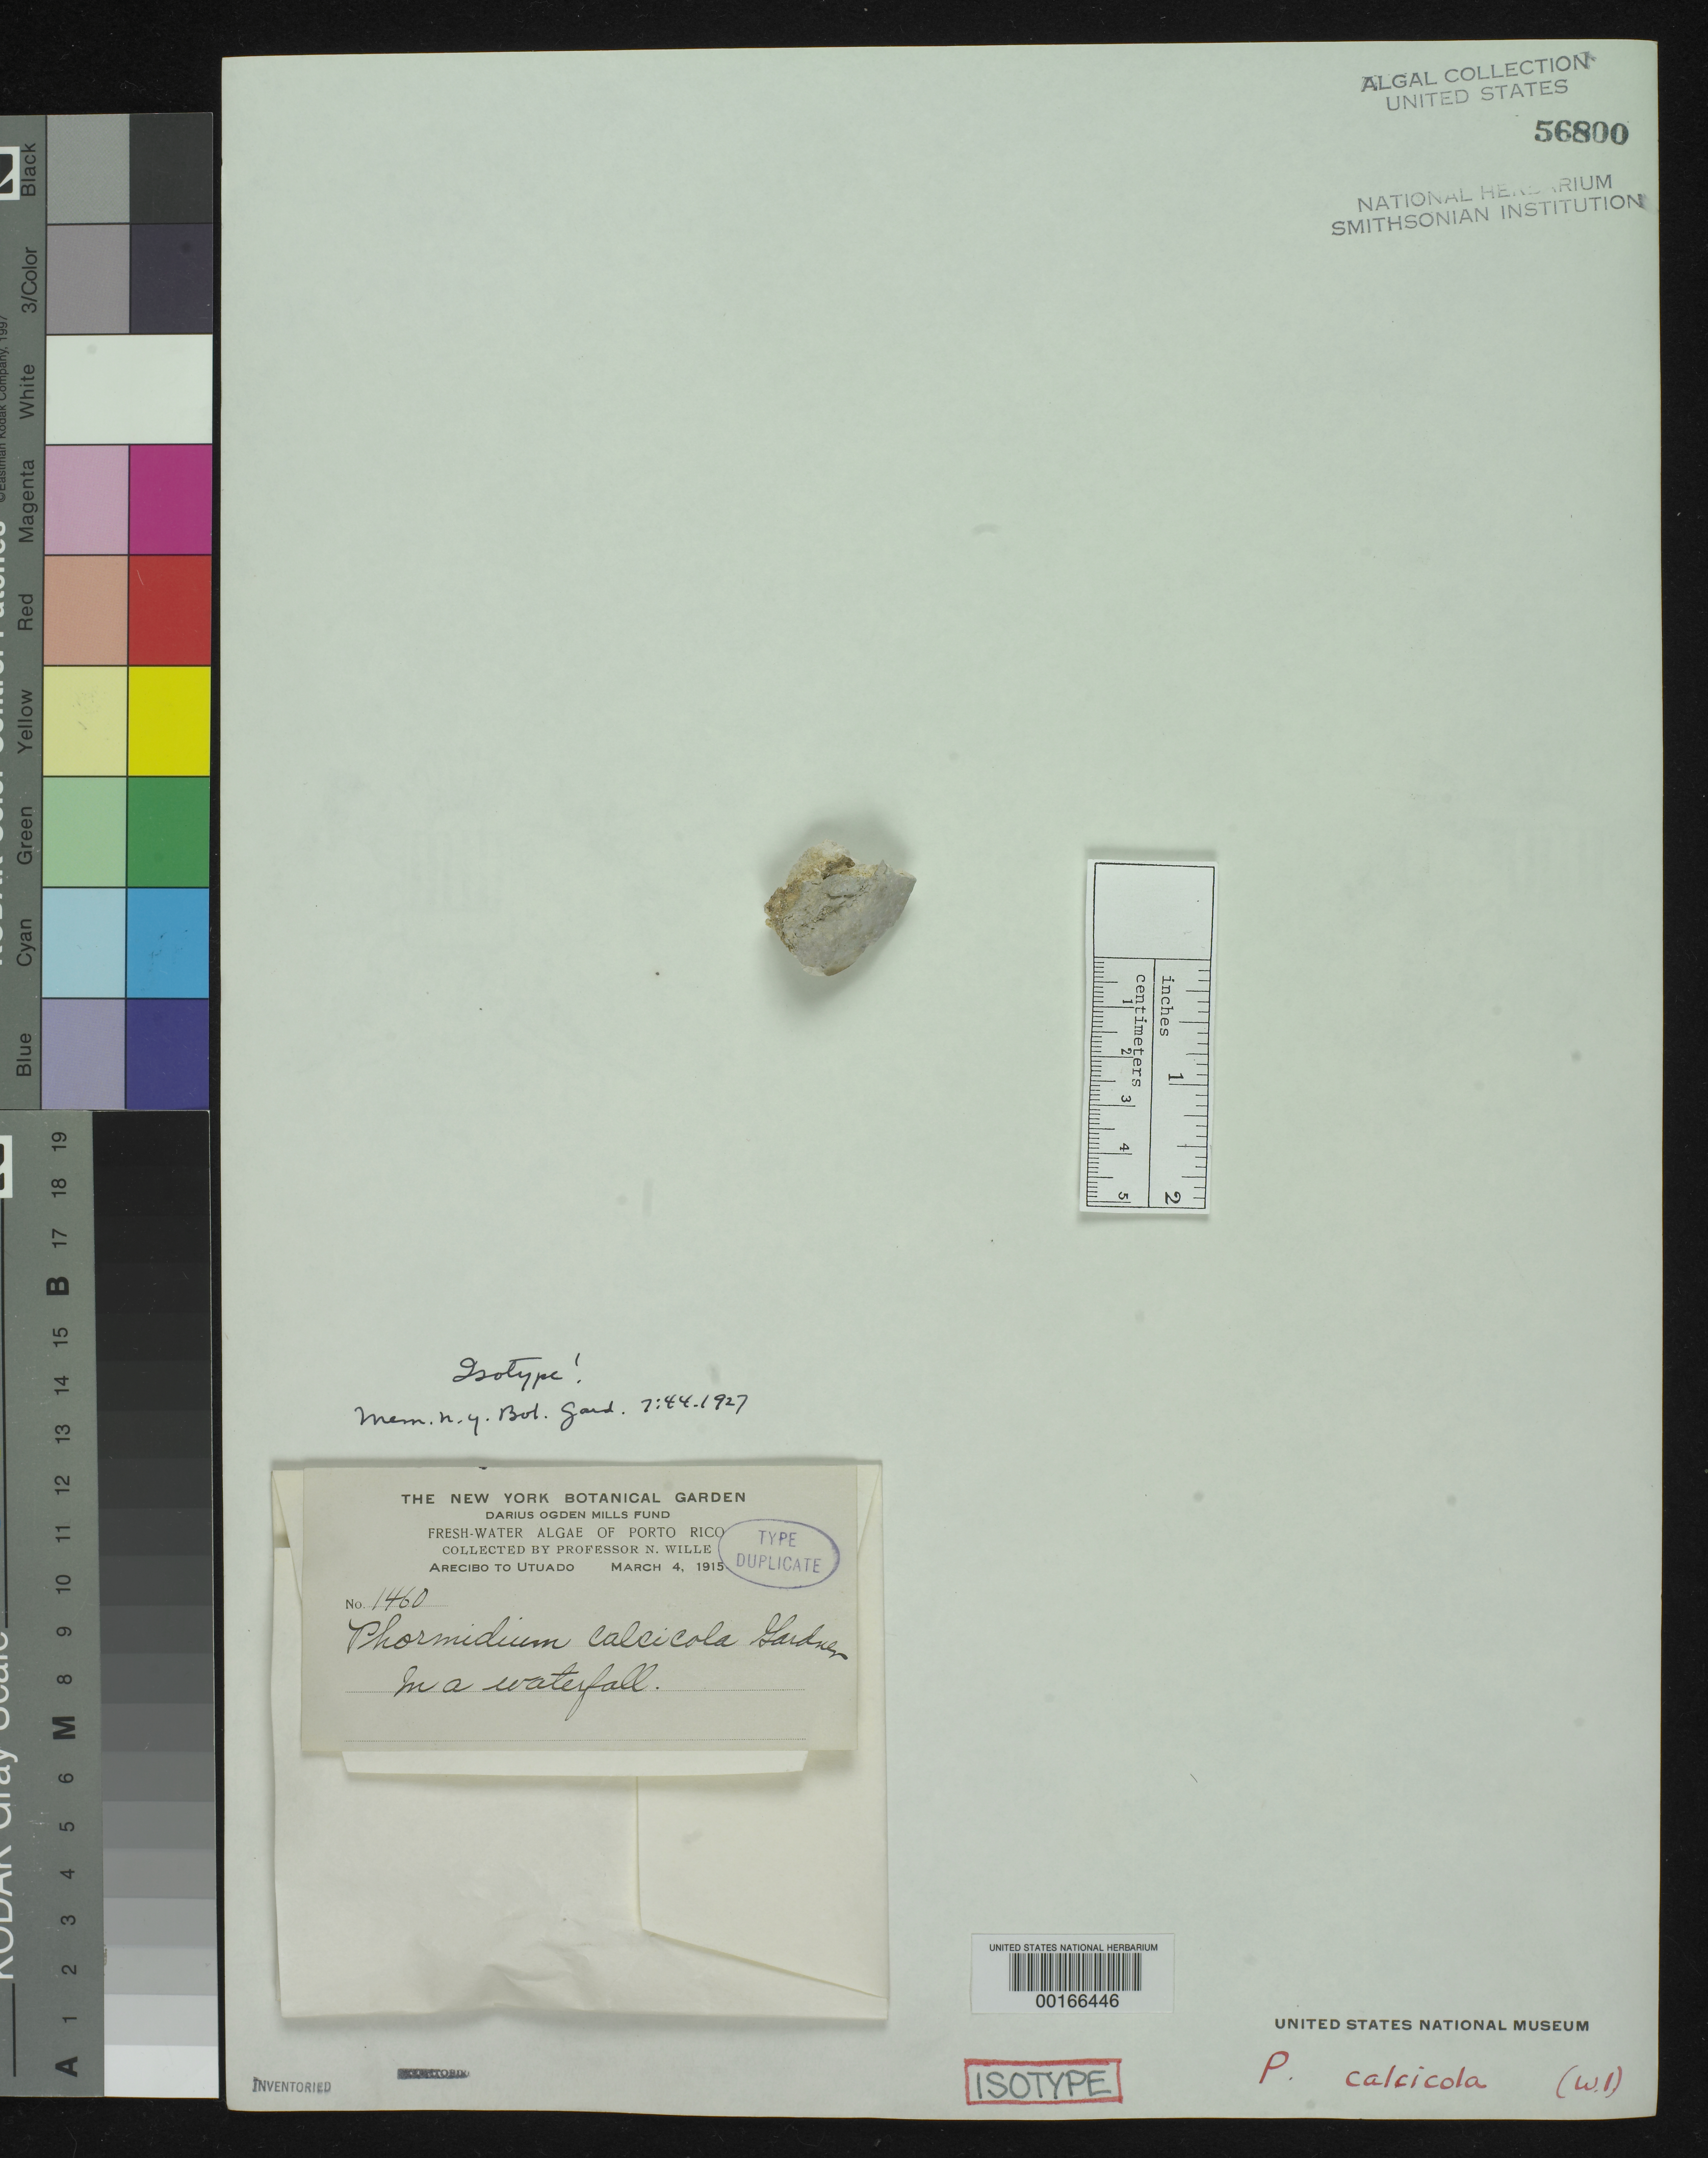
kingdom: Bacteria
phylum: Cyanobacteria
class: Cyanobacteriia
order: Cyanobacteriales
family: Oscillatoriaceae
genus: Phormidium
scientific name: Phormidium calcicola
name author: N.L. Gardner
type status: Isotype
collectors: N. Wille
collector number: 1460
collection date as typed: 04 Mar 1915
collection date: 1915-03-04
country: Puerto Rico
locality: Between Arecibo and Utuado.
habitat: In waterfall.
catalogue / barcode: US 56800